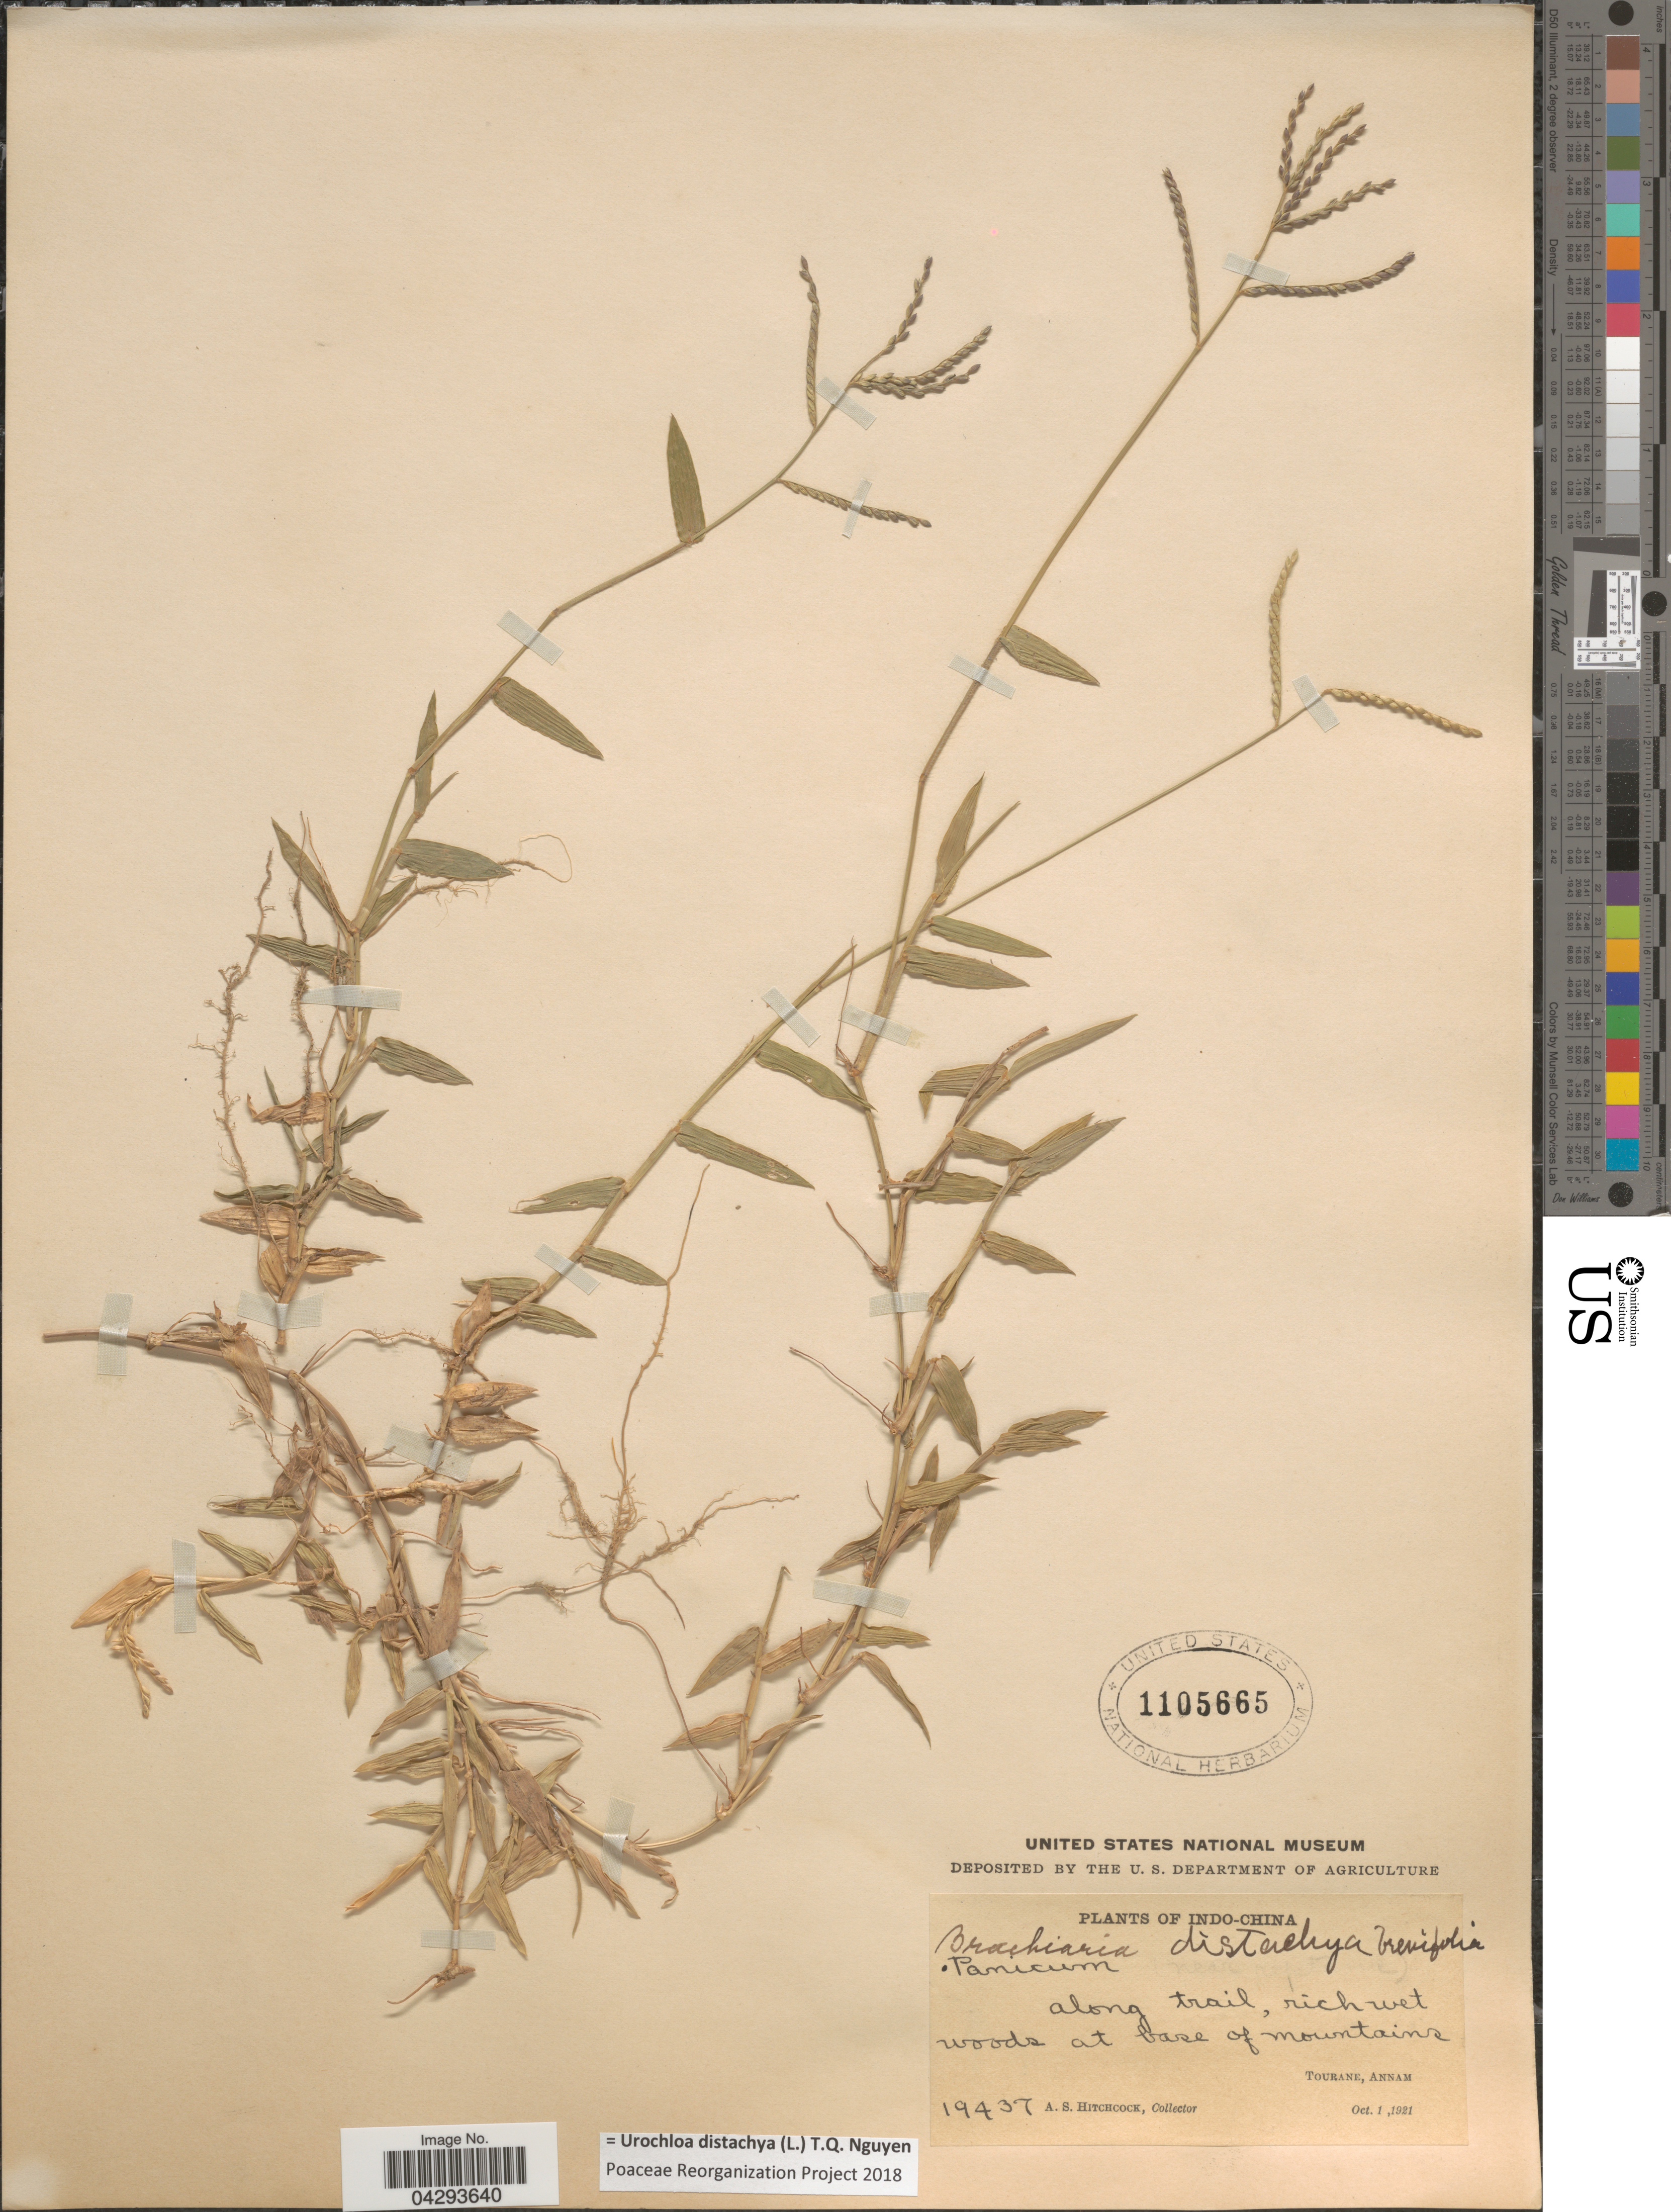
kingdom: Plantae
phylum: Tracheophyta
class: Liliopsida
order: Poales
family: Poaceae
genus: Urochloa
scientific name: Urochloa distachya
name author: (L.) T.Q. Nguyen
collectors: A. S. Hitchcock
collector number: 19437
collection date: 1921-10-01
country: Vietnam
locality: Indo-China. Along trail, rich wet woods at base of mountains. Tourane, Annam.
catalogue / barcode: US 1105665